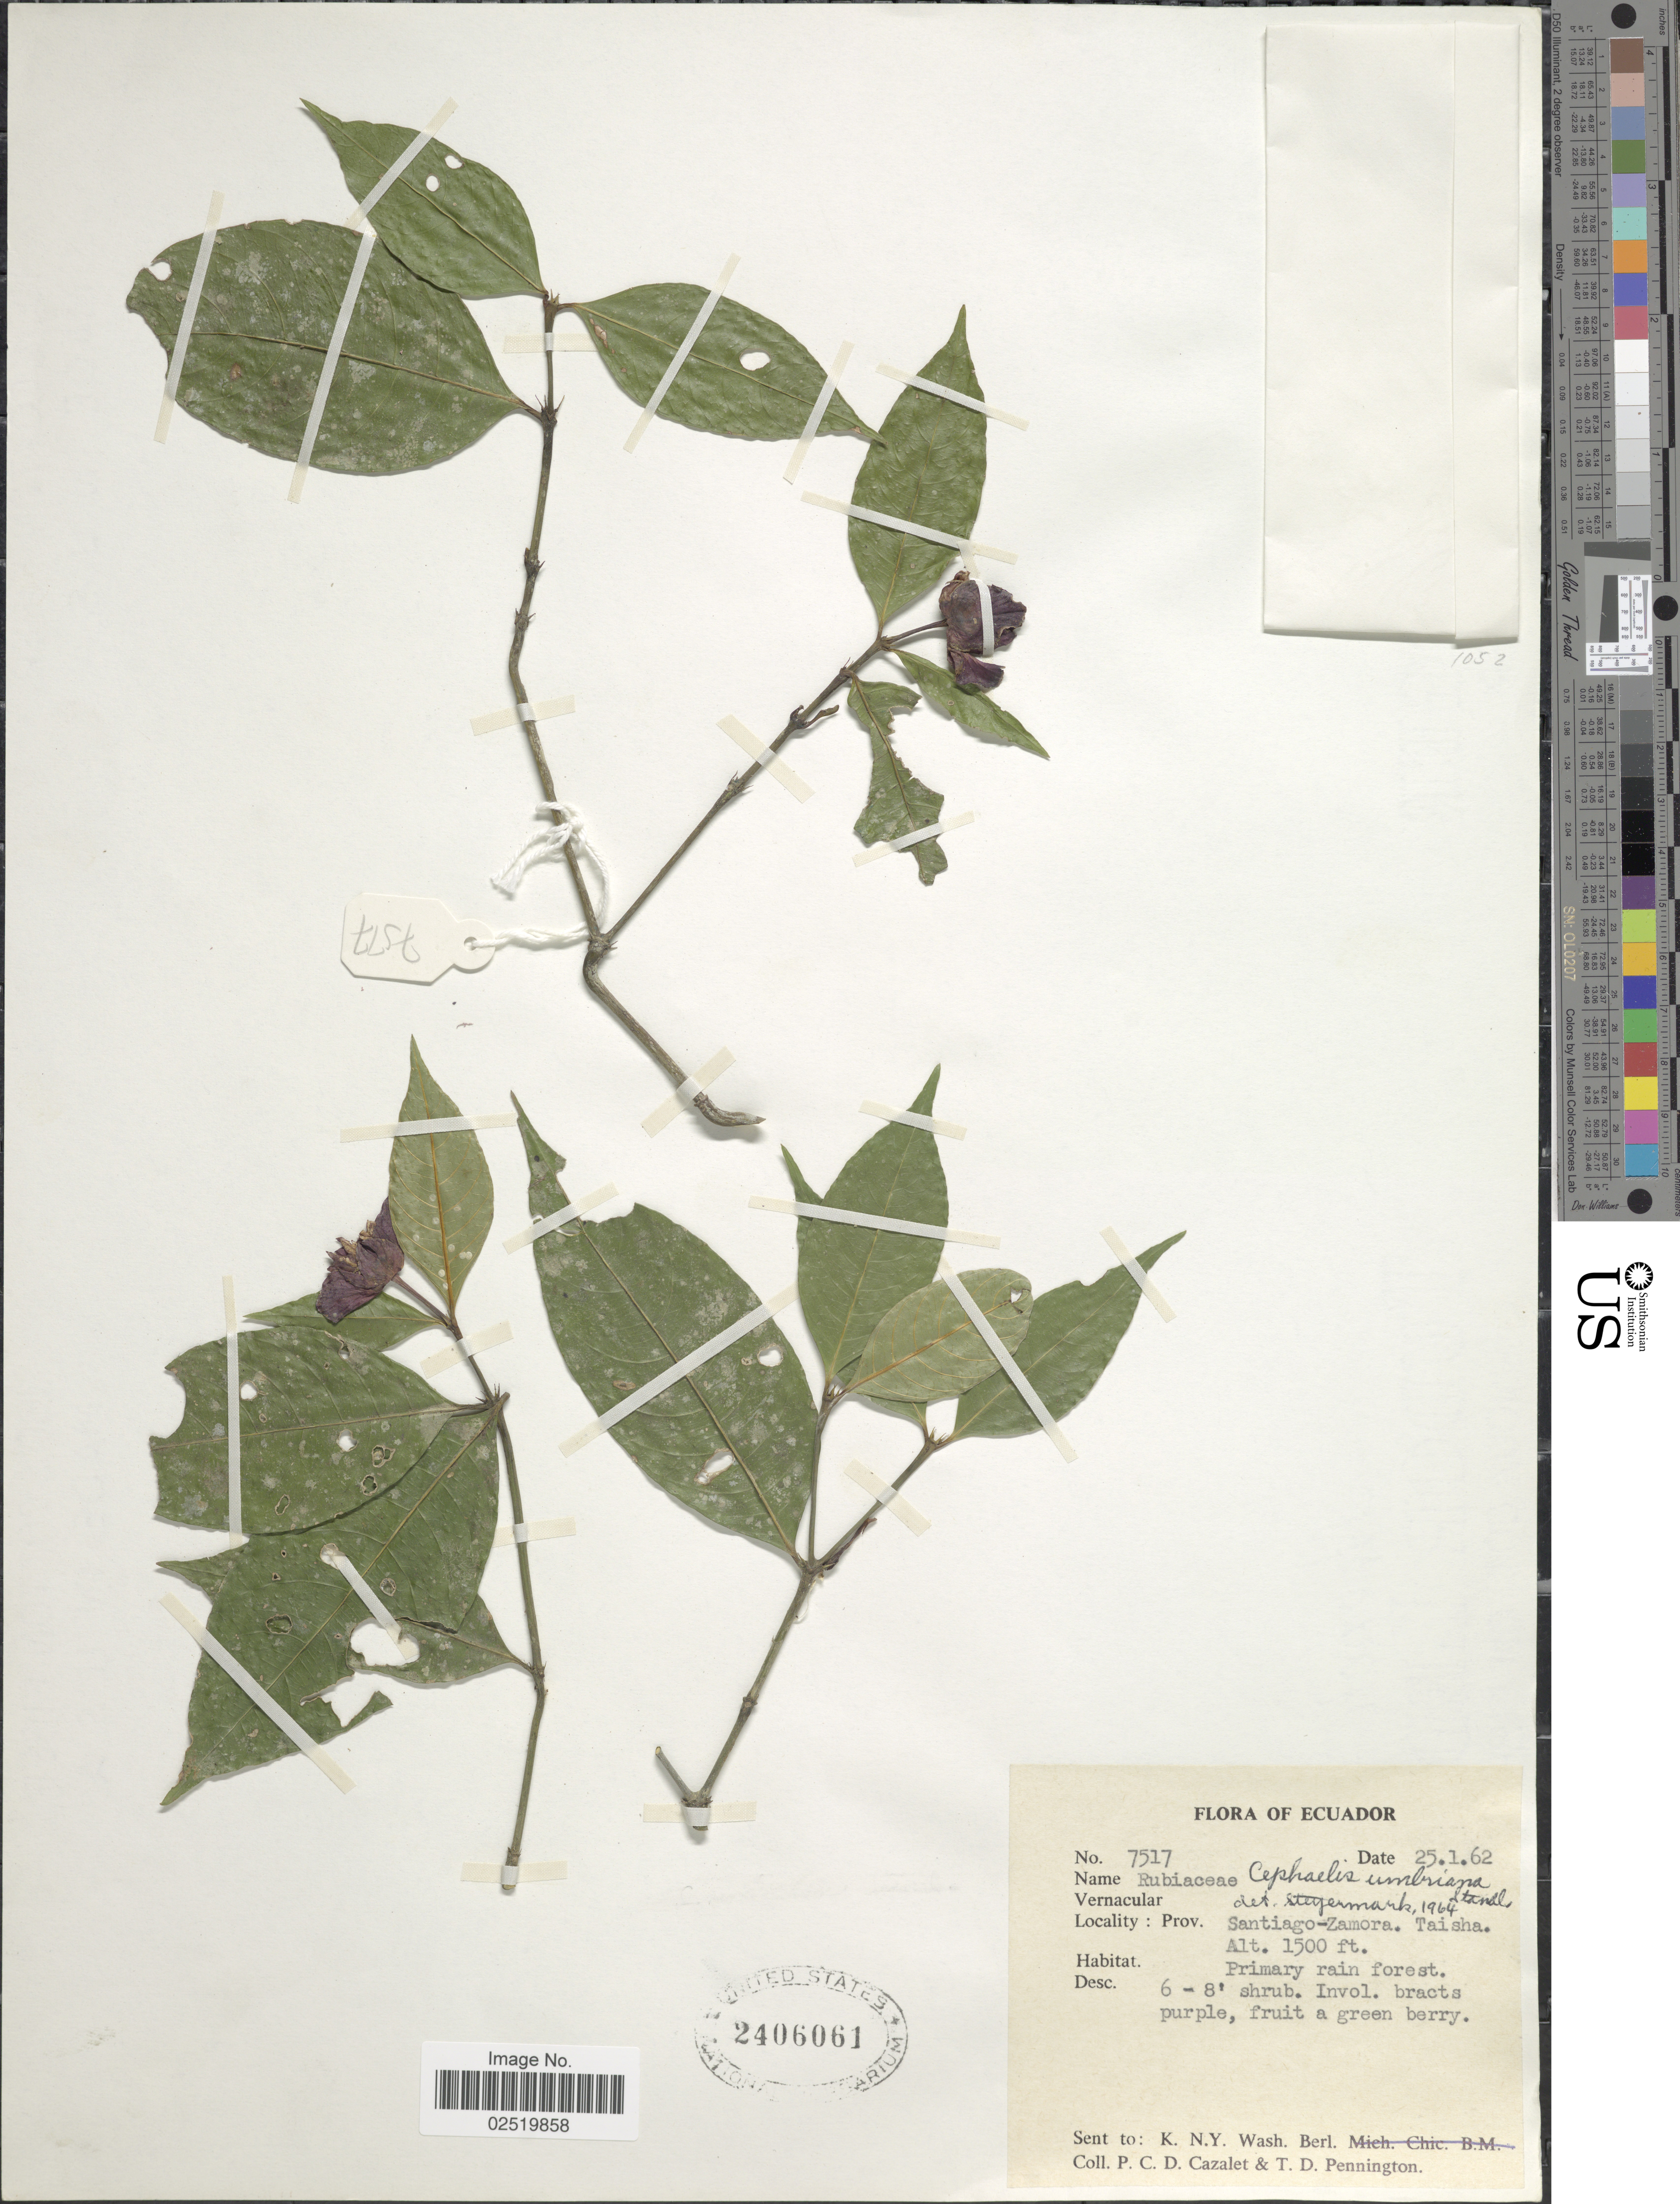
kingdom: Plantae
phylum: Tracheophyta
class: Magnoliopsida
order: Gentianales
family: Rubiaceae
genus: Psychotria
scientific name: Psychotria ostreophora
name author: (Wernham) C.M. Taylor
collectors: P. C. D. Cazalet & T. D. Pennington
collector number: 7517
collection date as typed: Transcribed d/m/y: 25/1/62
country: Ecuador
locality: Prov. Santiago-Zamora. Taisha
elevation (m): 457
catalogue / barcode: US 2406061